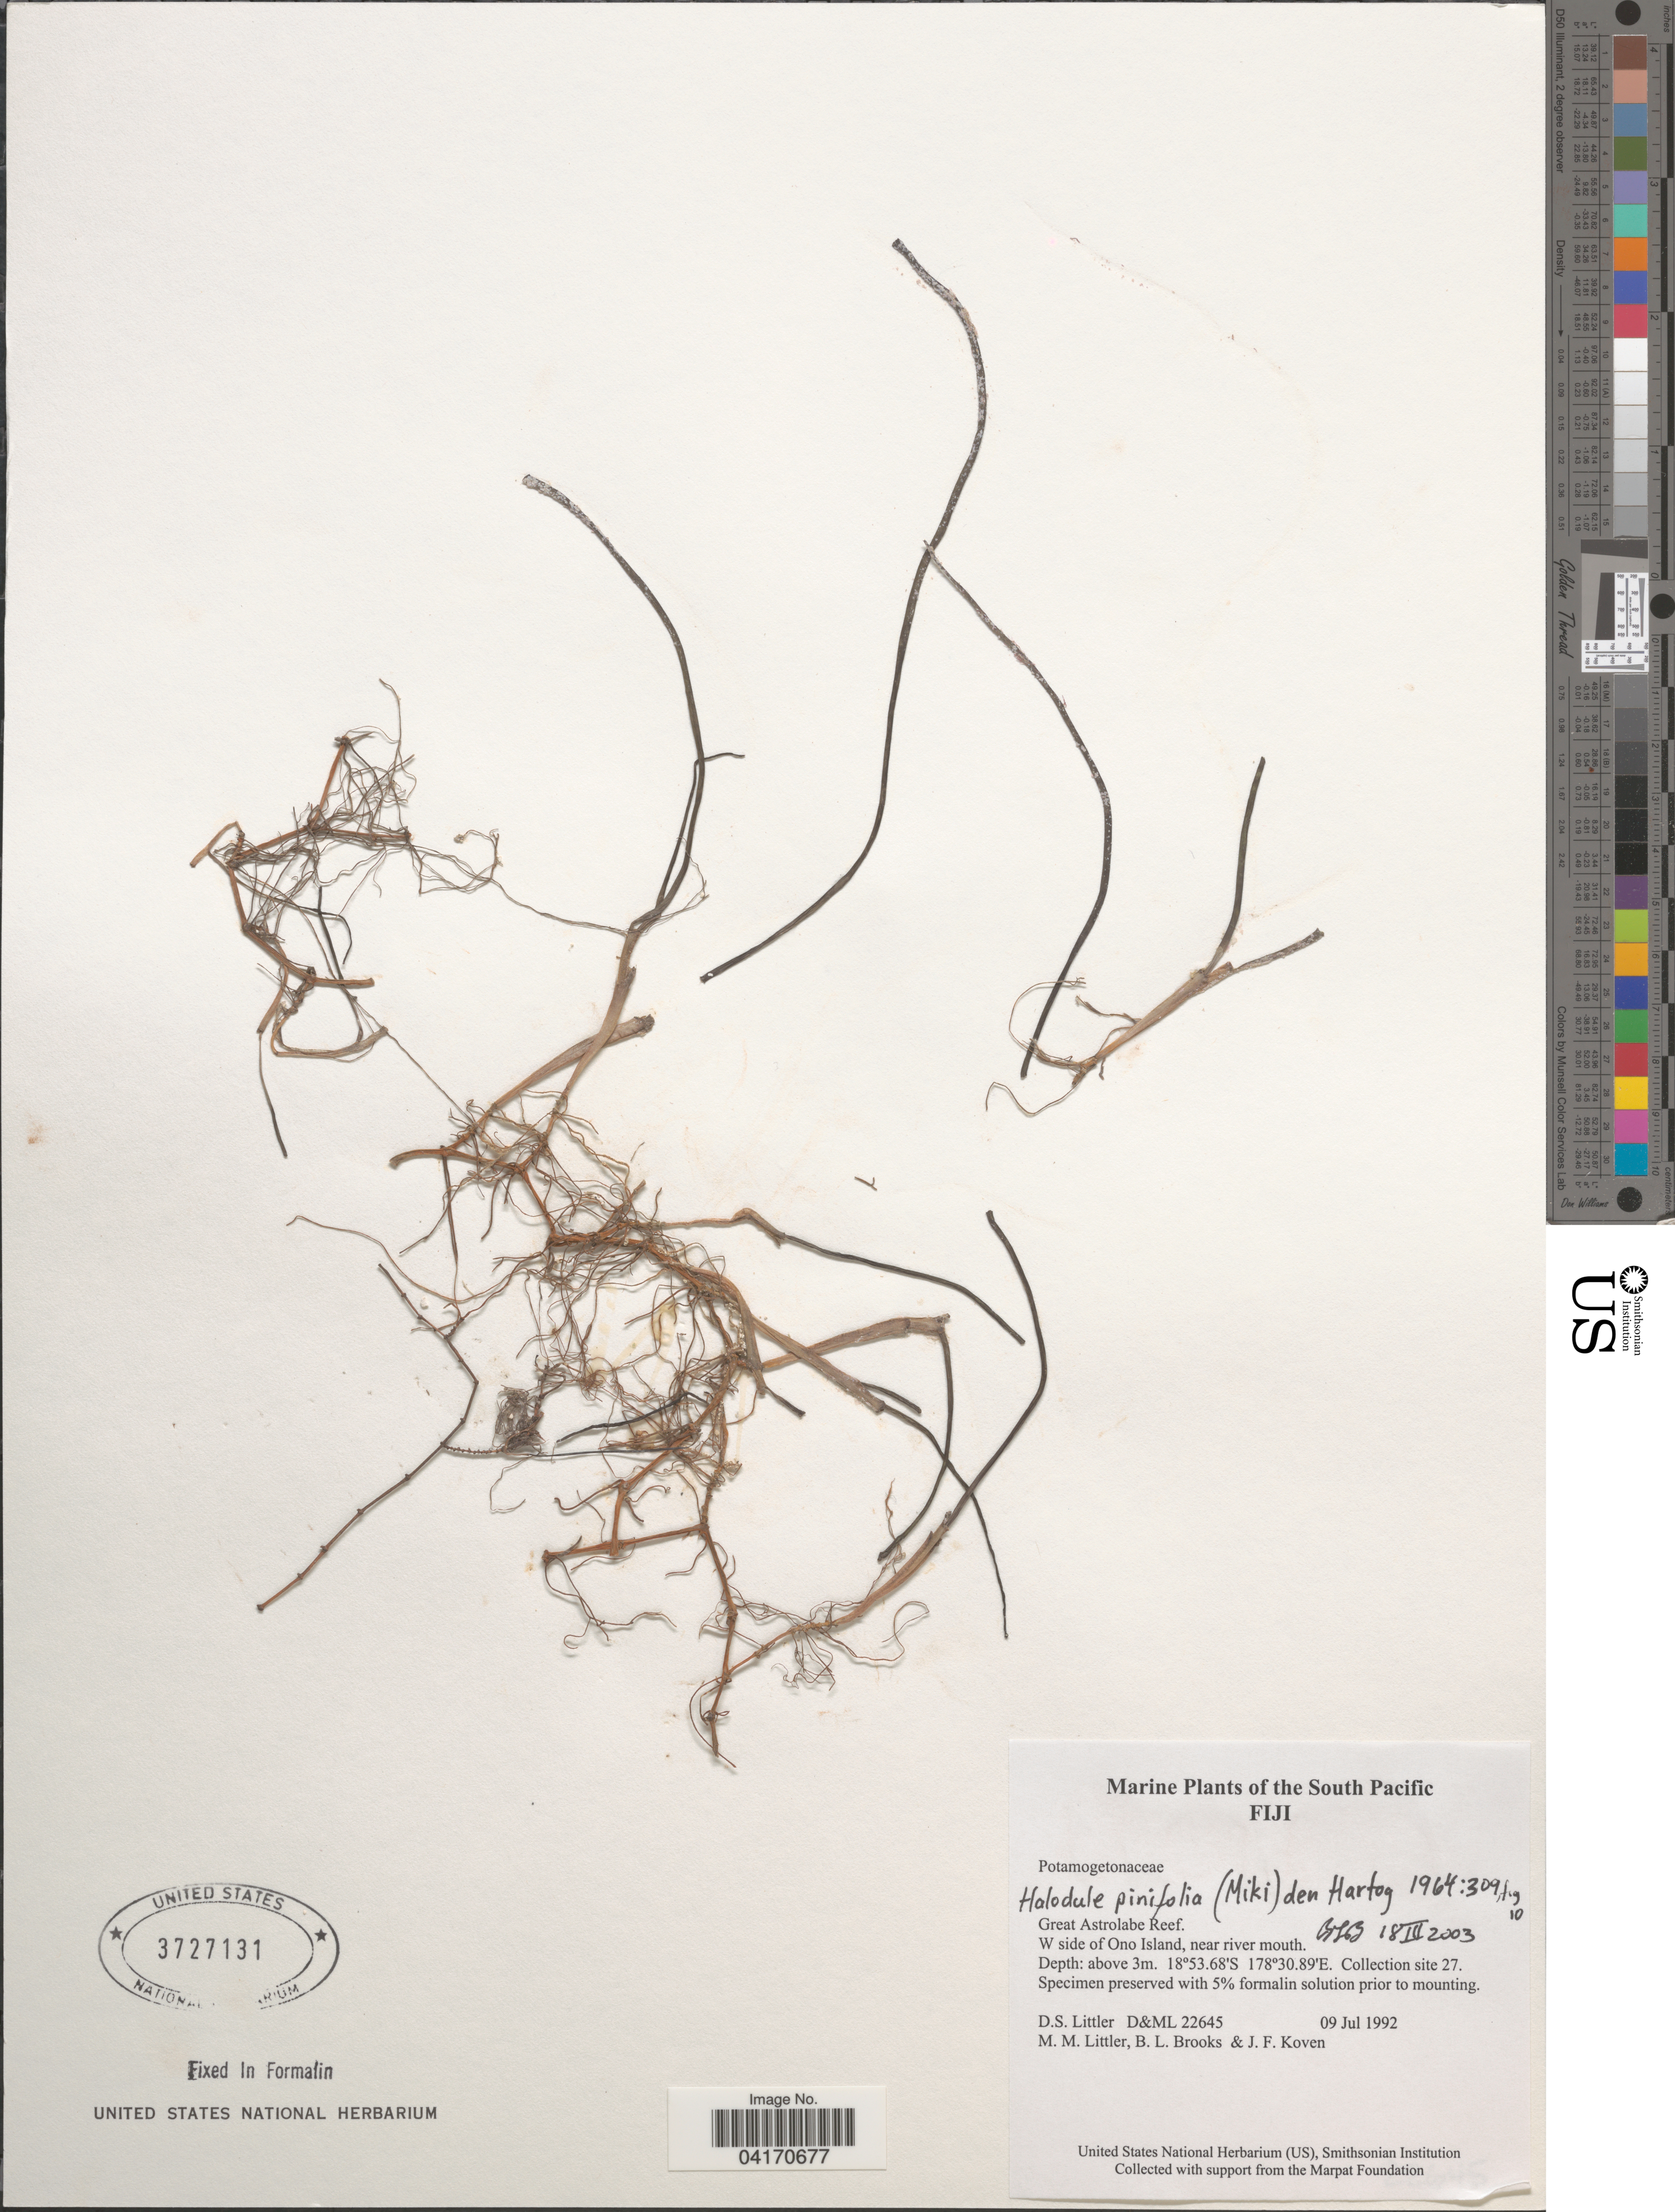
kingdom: Plantae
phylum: Tracheophyta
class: Liliopsida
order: Alismatales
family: Cymodoceaceae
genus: Halodule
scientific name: Halodule pinifolia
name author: (Miki) Hartog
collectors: D. S. Littler, B. Brooks & J. Koven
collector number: D&ML 22645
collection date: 1992-07-09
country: Fiji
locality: The South Pacific. Great Astrolabe Reef. W side of Ono Island, near river mouth.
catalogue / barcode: US 3727131